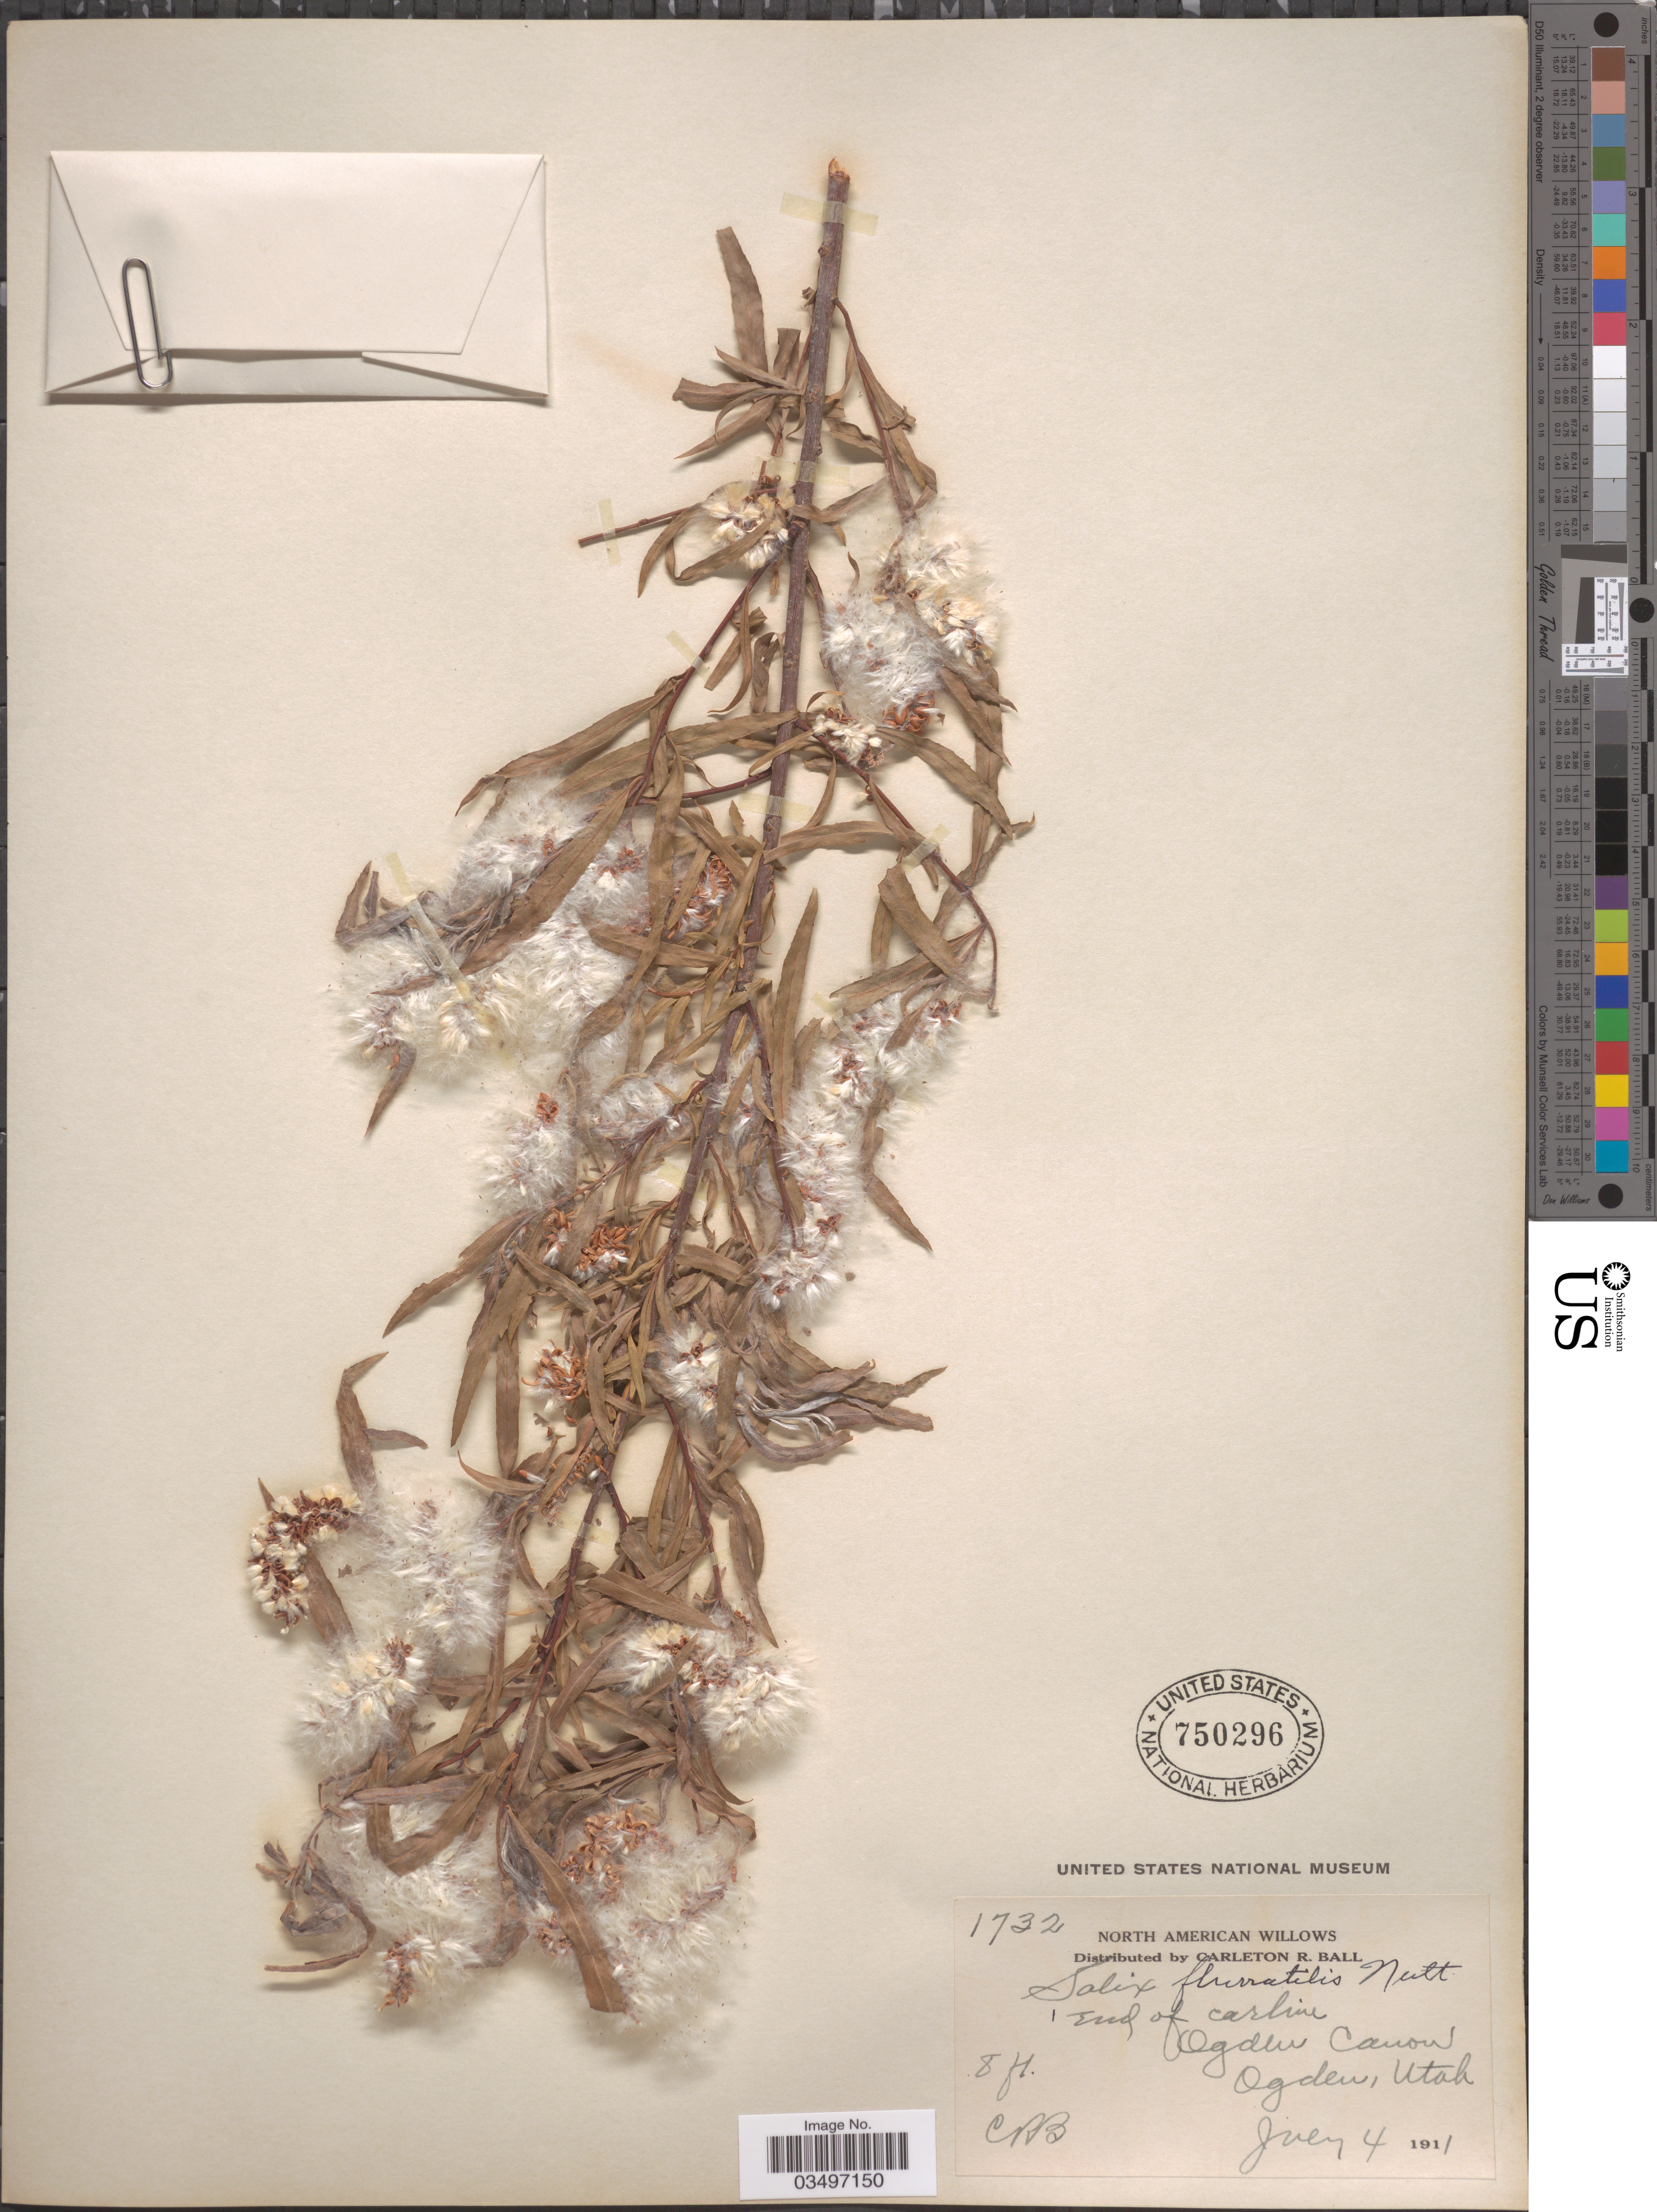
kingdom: Plantae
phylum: Tracheophyta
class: Magnoliopsida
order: Malpighiales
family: Salicaceae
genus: Salix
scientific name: Salix exigua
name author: Nutt.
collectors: C. R. Ball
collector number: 1732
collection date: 1911-07-04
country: United States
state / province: Utah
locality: End of carline. Ogden Canon, Ogden.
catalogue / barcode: US 750296